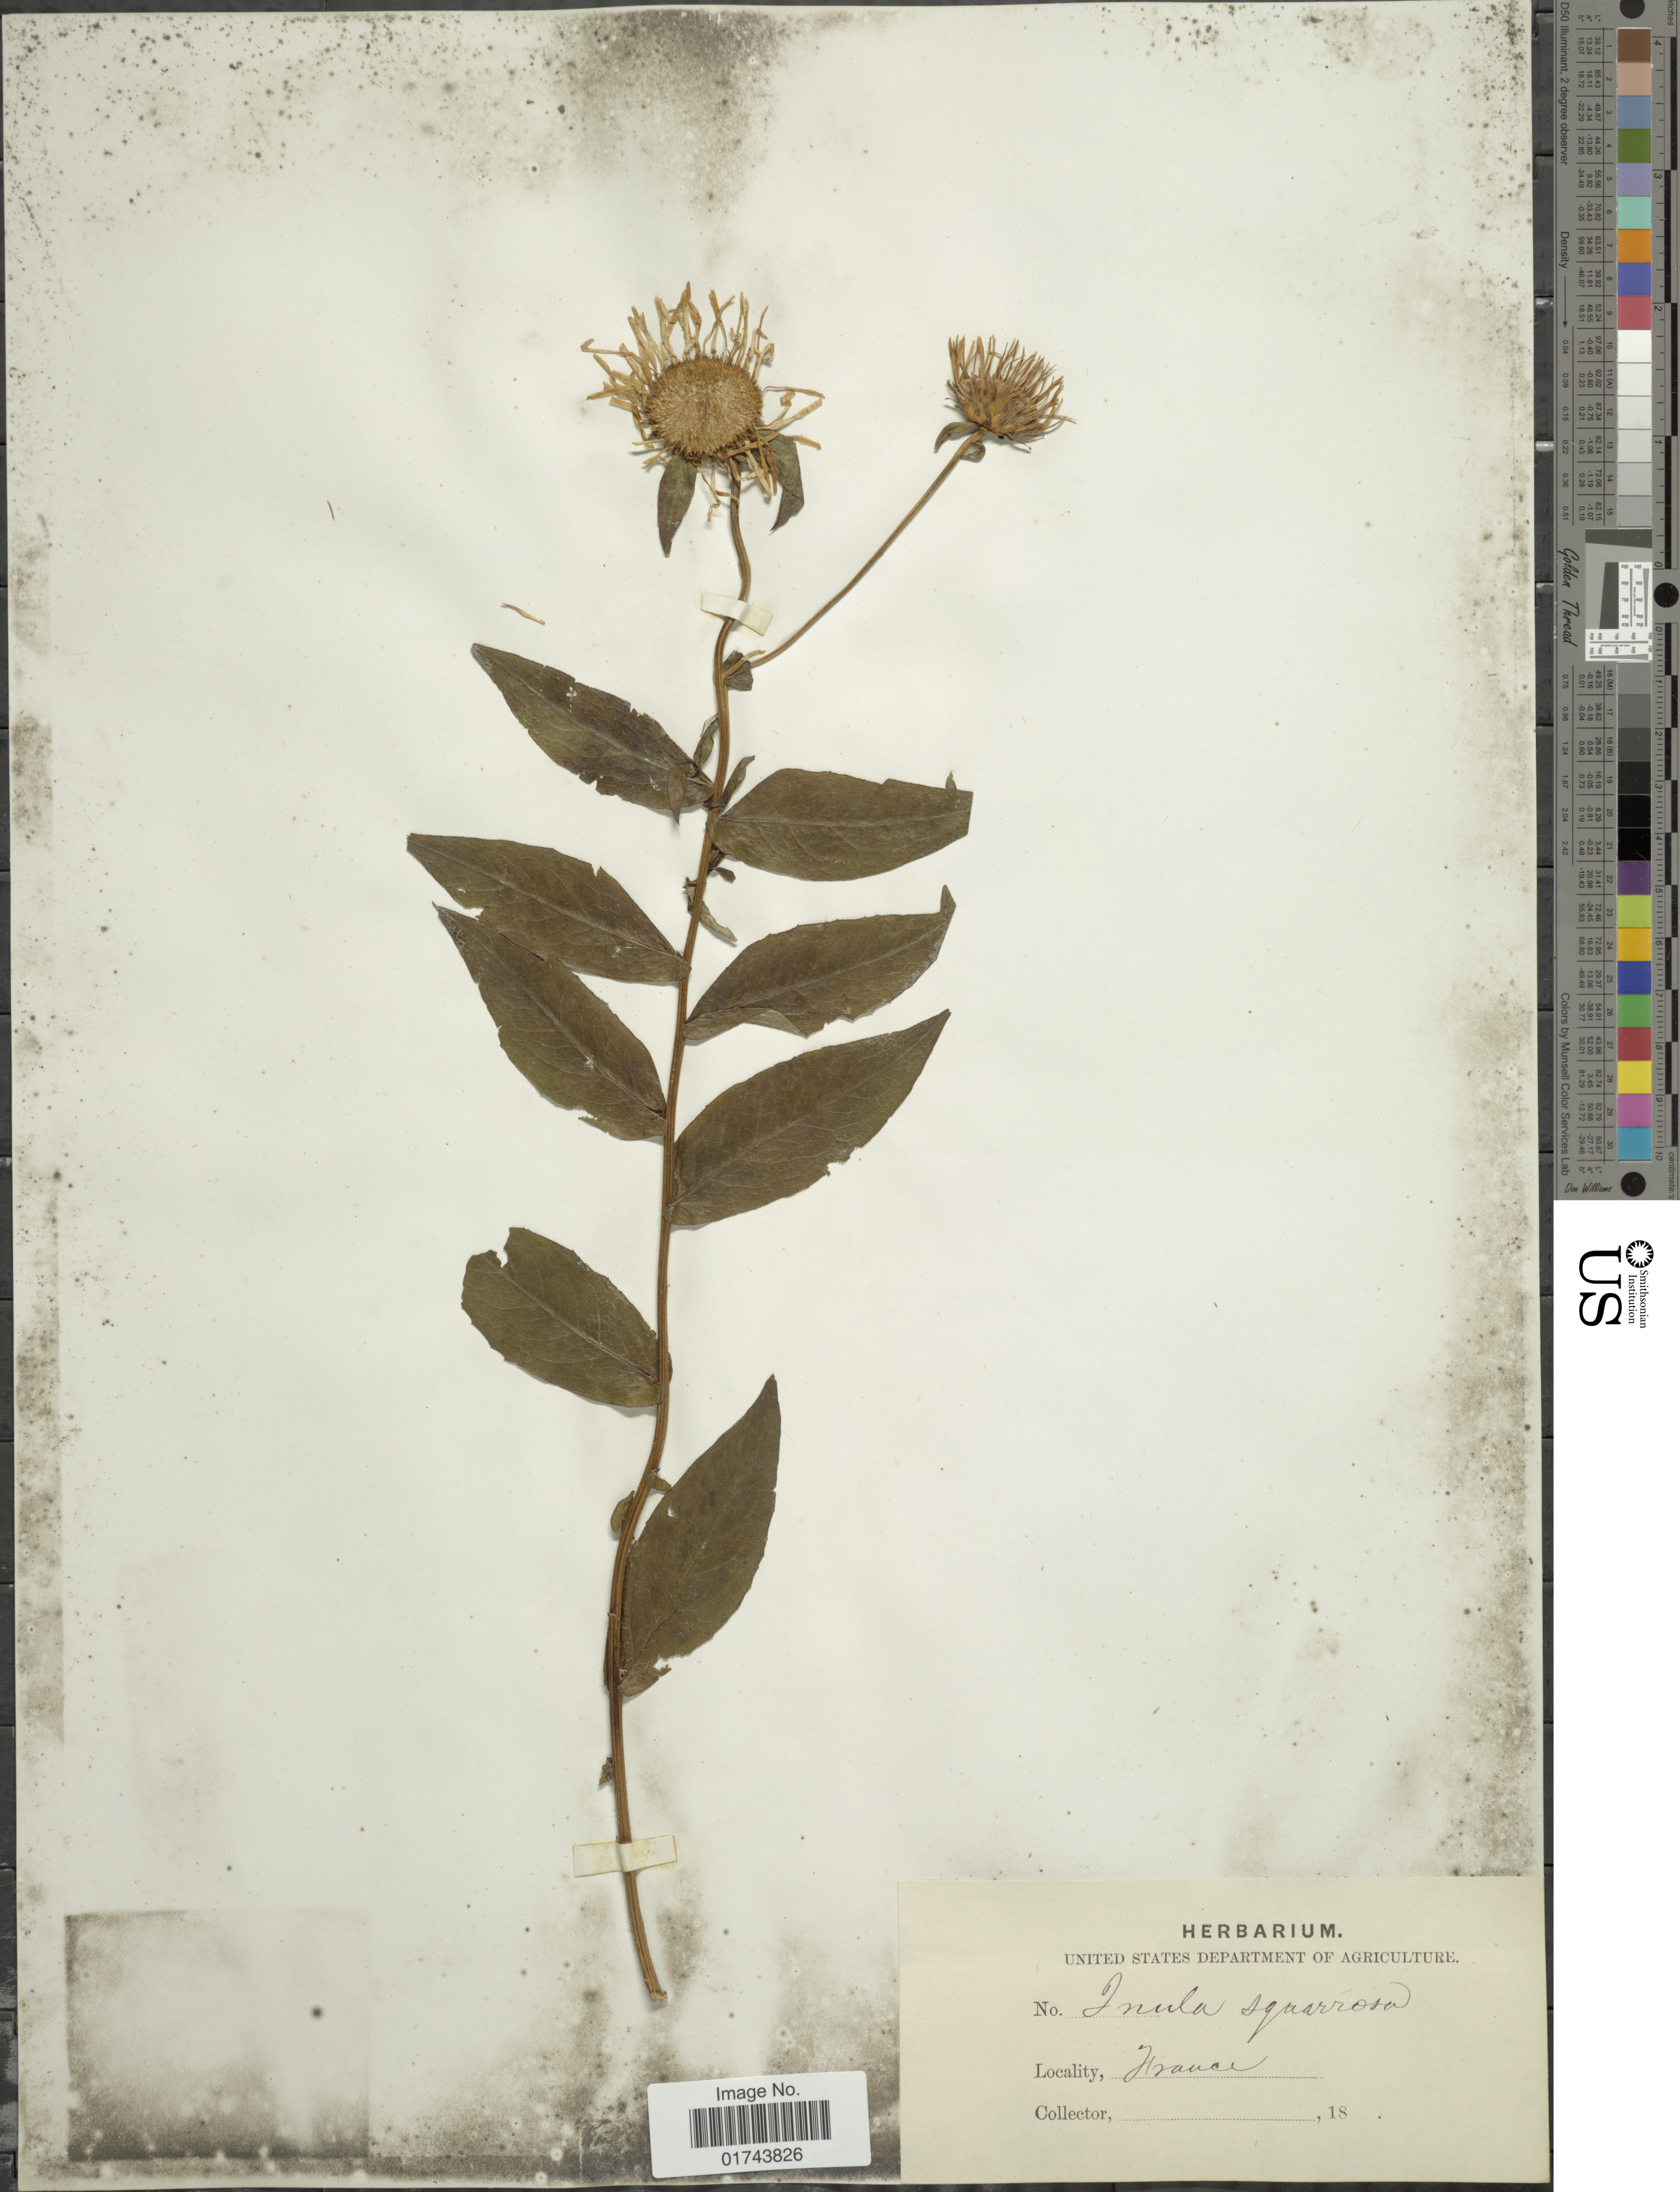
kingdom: Plantae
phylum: Tracheophyta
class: Magnoliopsida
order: Asterales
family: Asteraceae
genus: Inula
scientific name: Inula squarrosa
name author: L.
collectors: United States Department of Agriculture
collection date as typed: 18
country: France